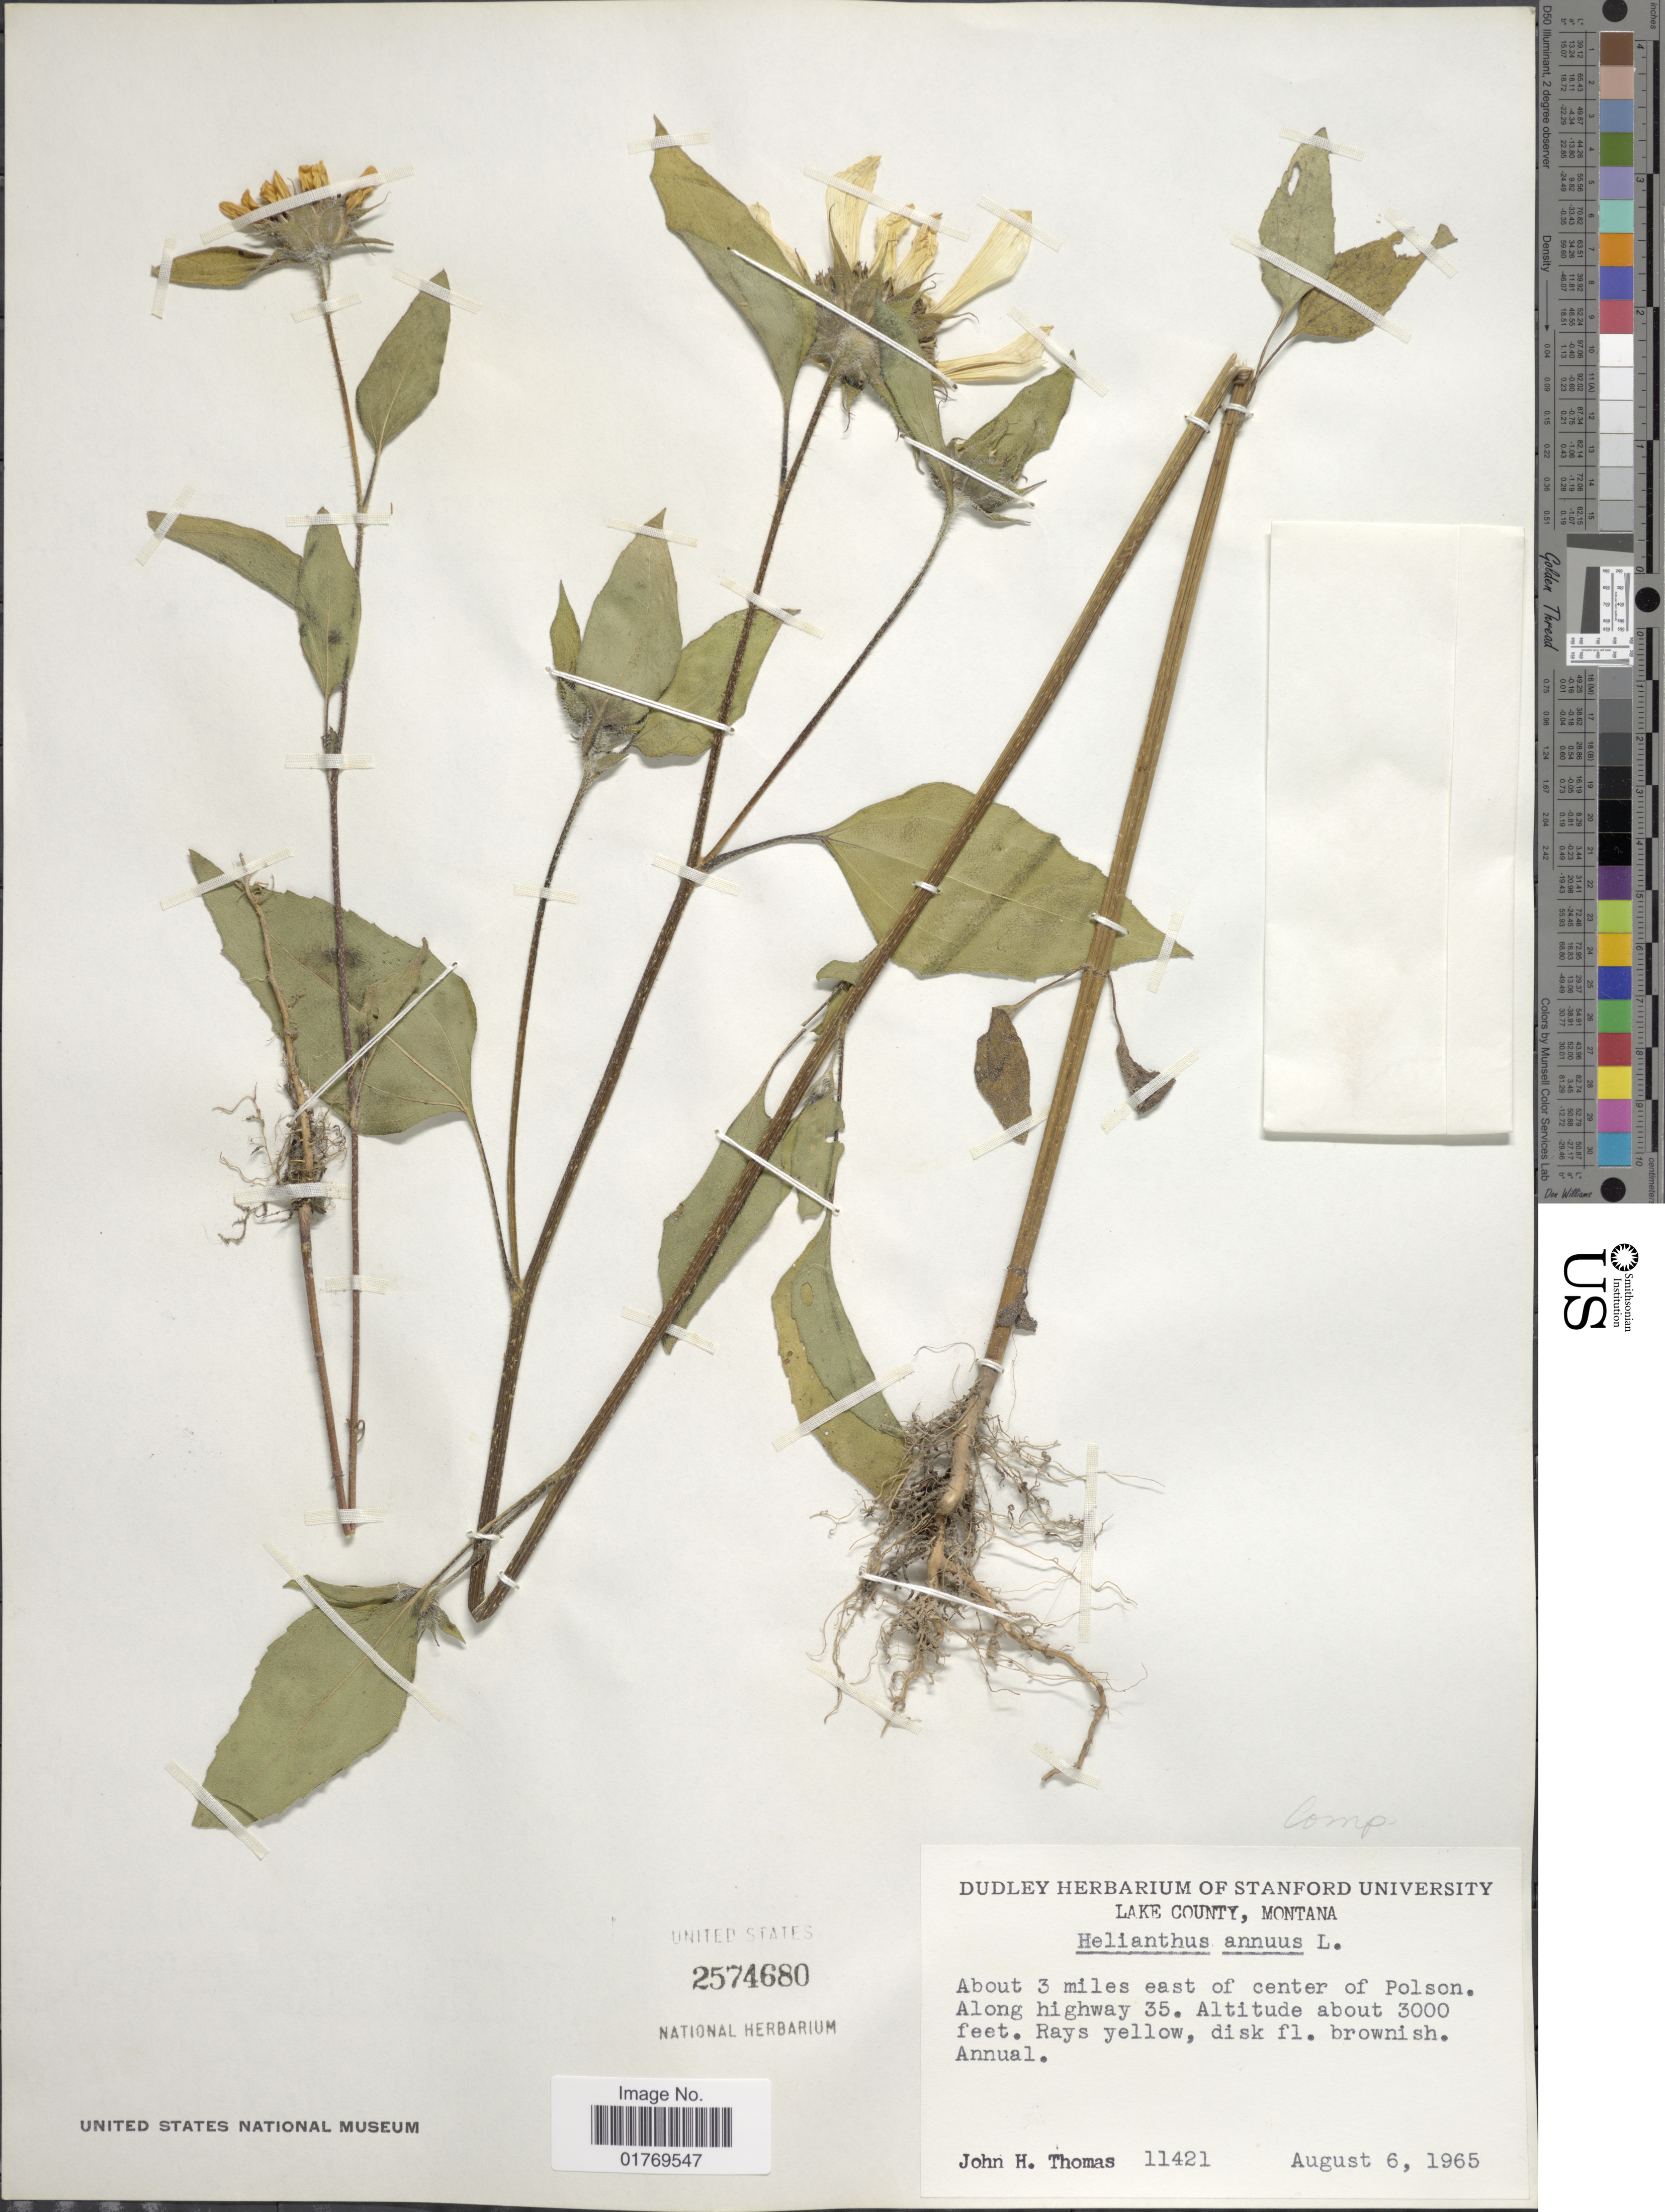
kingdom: Plantae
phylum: Tracheophyta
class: Magnoliopsida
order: Asterales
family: Asteraceae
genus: Helianthus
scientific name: Helianthus annuus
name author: L.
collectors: J. H. Thomas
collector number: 11421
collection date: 1965-08-06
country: United States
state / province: Montana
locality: Lake County, Montana. About 3 miles east of center of Polson. Along highway 35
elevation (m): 914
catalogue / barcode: US 2574680